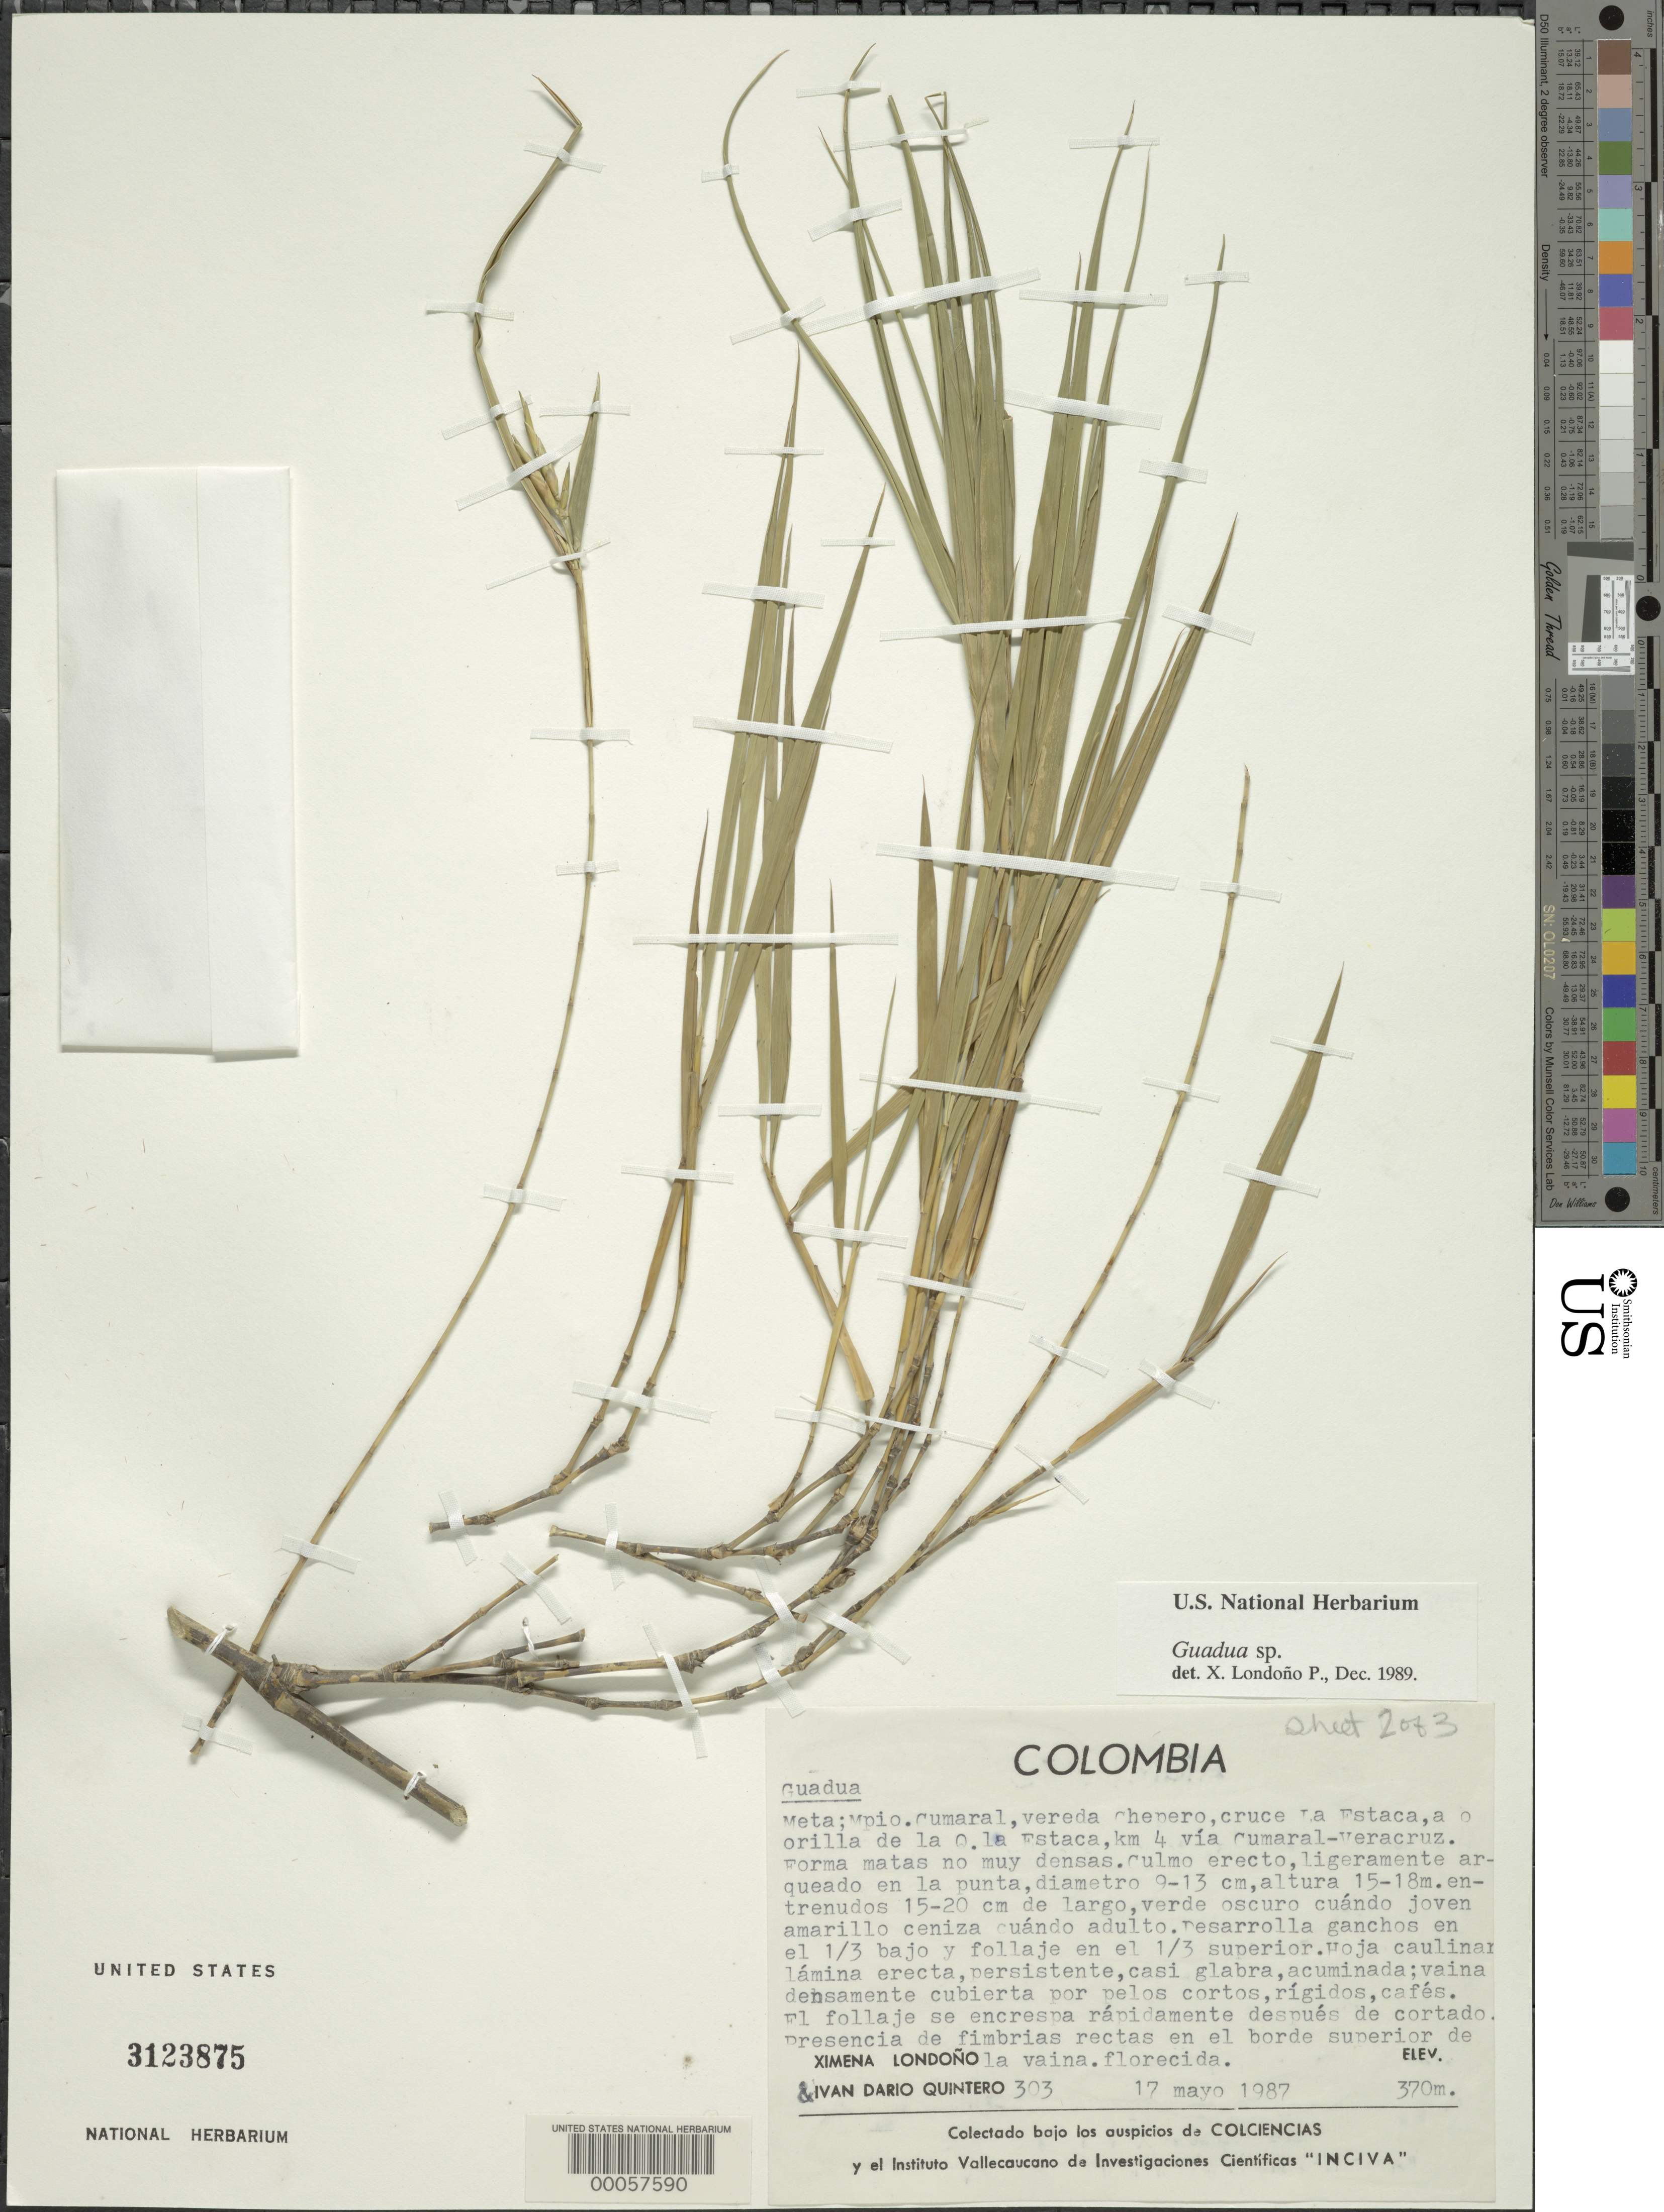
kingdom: Plantae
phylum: Tracheophyta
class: Liliopsida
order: Poales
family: Poaceae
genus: Guadua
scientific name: Guadua sp.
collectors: X. Londoño & I. Quintero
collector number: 303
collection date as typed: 17 May 1987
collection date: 1987-05-17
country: Colombia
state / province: Meta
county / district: Cumaral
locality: Chepero Trail, km 4 of the Cumaral-Veracurz road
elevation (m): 370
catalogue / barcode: US 3123875